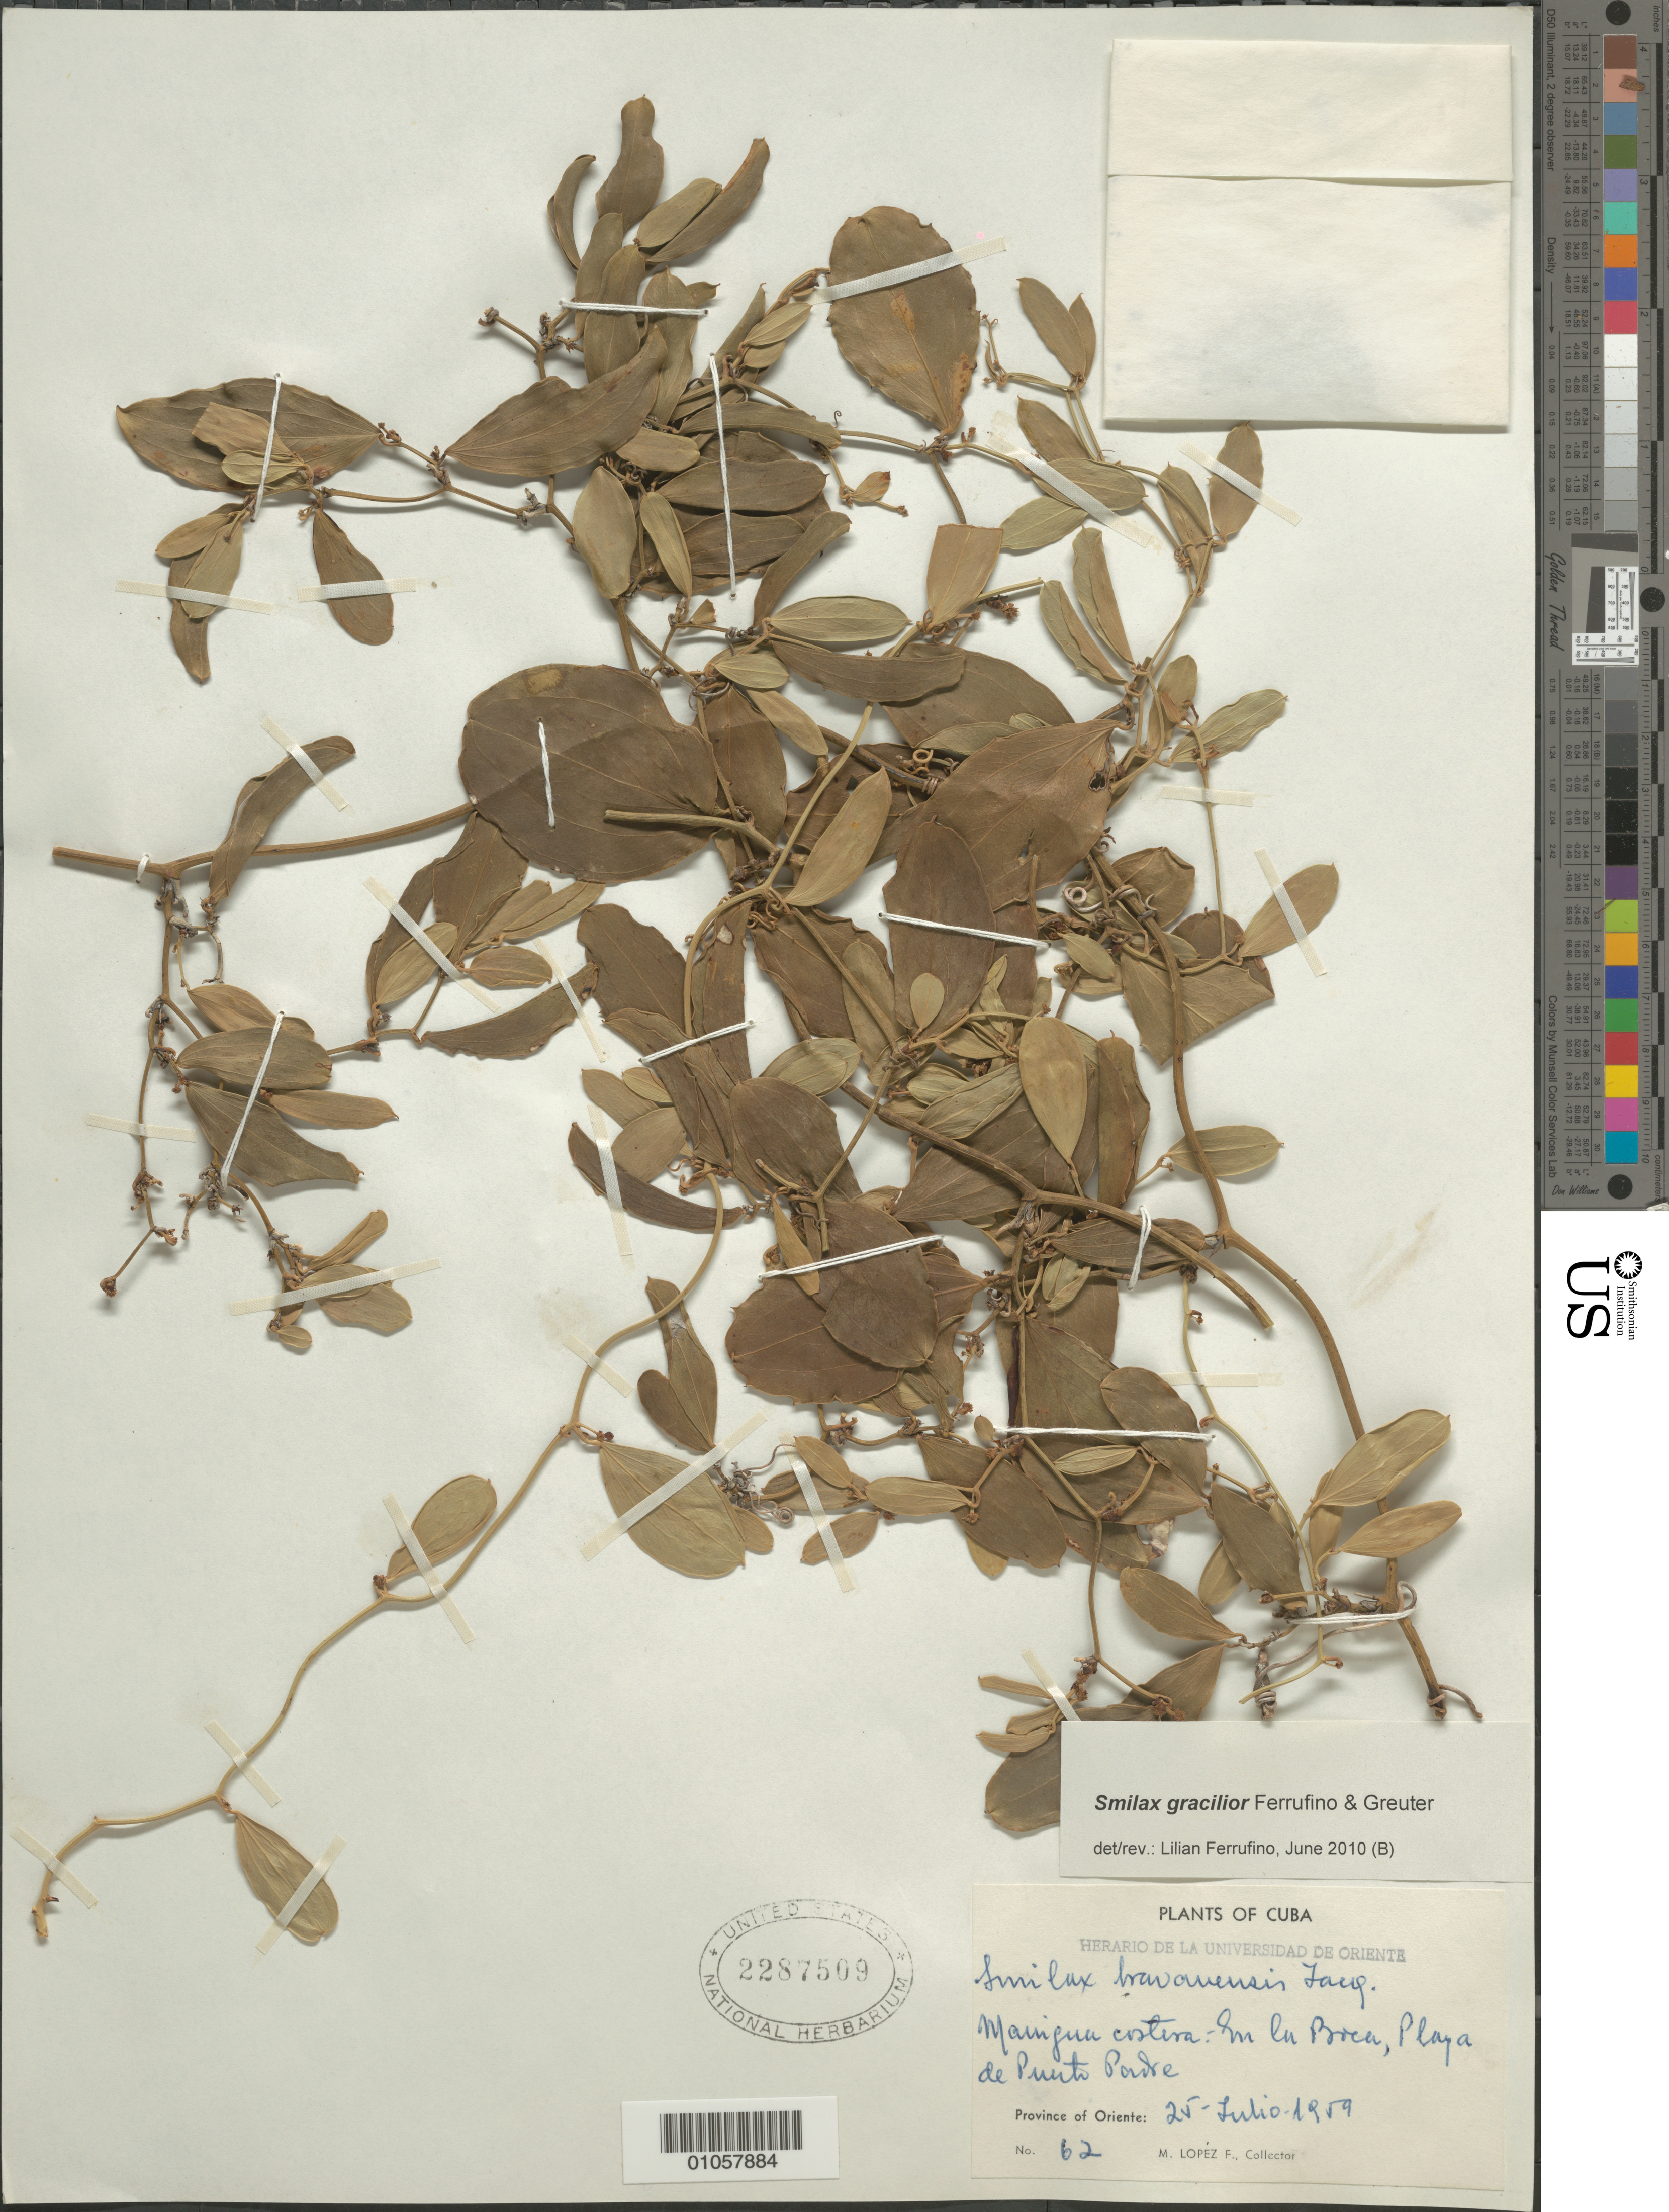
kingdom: Plantae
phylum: Tracheophyta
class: Liliopsida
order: Liliales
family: Smilacaceae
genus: Smilax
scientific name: Smilax gracilior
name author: Ferrufino & Greuter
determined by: Ferrufino, L., (USJ), Herbario Universidad de Costa Rica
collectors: M. López Figueiras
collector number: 62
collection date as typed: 25 Jul 1959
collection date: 1959-07-25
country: Cuba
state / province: Oriente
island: Cuba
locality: Maingua costera, La Brea, Playa de Puerto Padre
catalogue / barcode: US 2287509